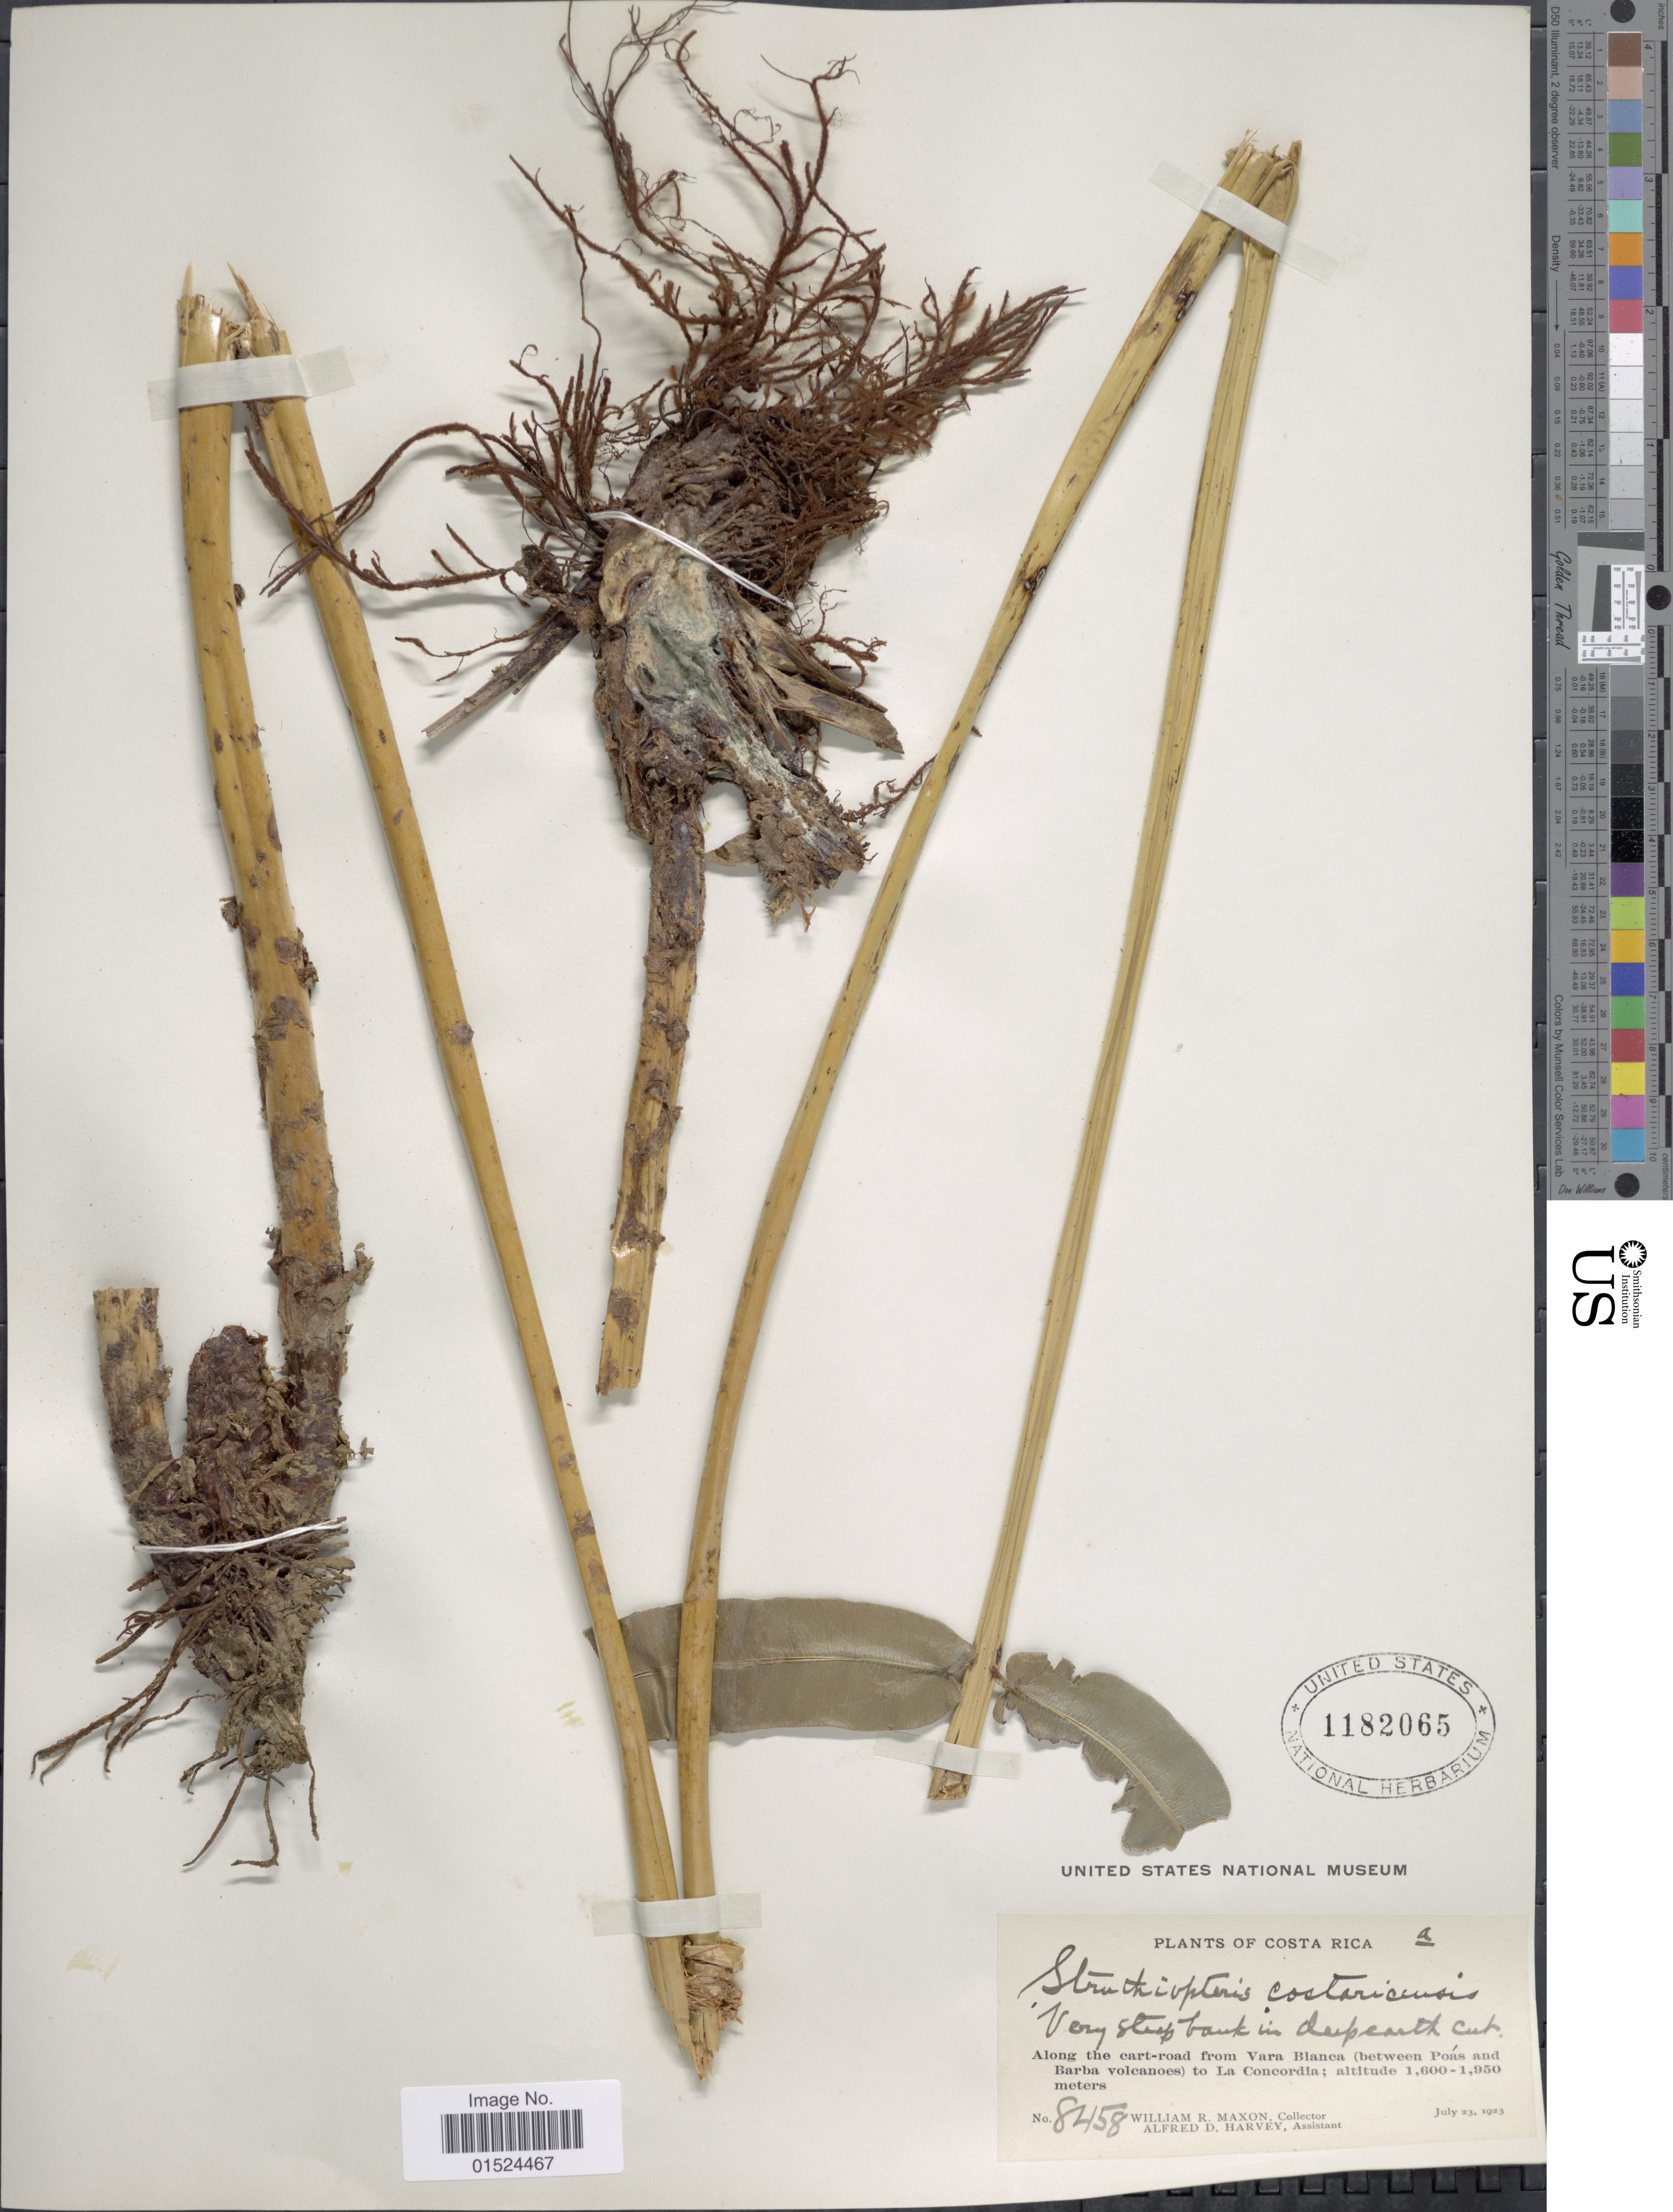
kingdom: Plantae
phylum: Tracheophyta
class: Polypodiopsida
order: Polypodiales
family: Blechnaceae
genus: Blechnum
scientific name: Blechnum schiedeanum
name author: (Schltdl. ex C. Presl) Hieron.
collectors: W. R. Maxon & A. D. Harvey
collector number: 8458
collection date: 1923-07-23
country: Costa Rica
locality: Along the cart-road from Vara Blanca (between Poás and Barba volcanoes) to La Concordia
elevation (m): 1600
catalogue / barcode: US 1182065